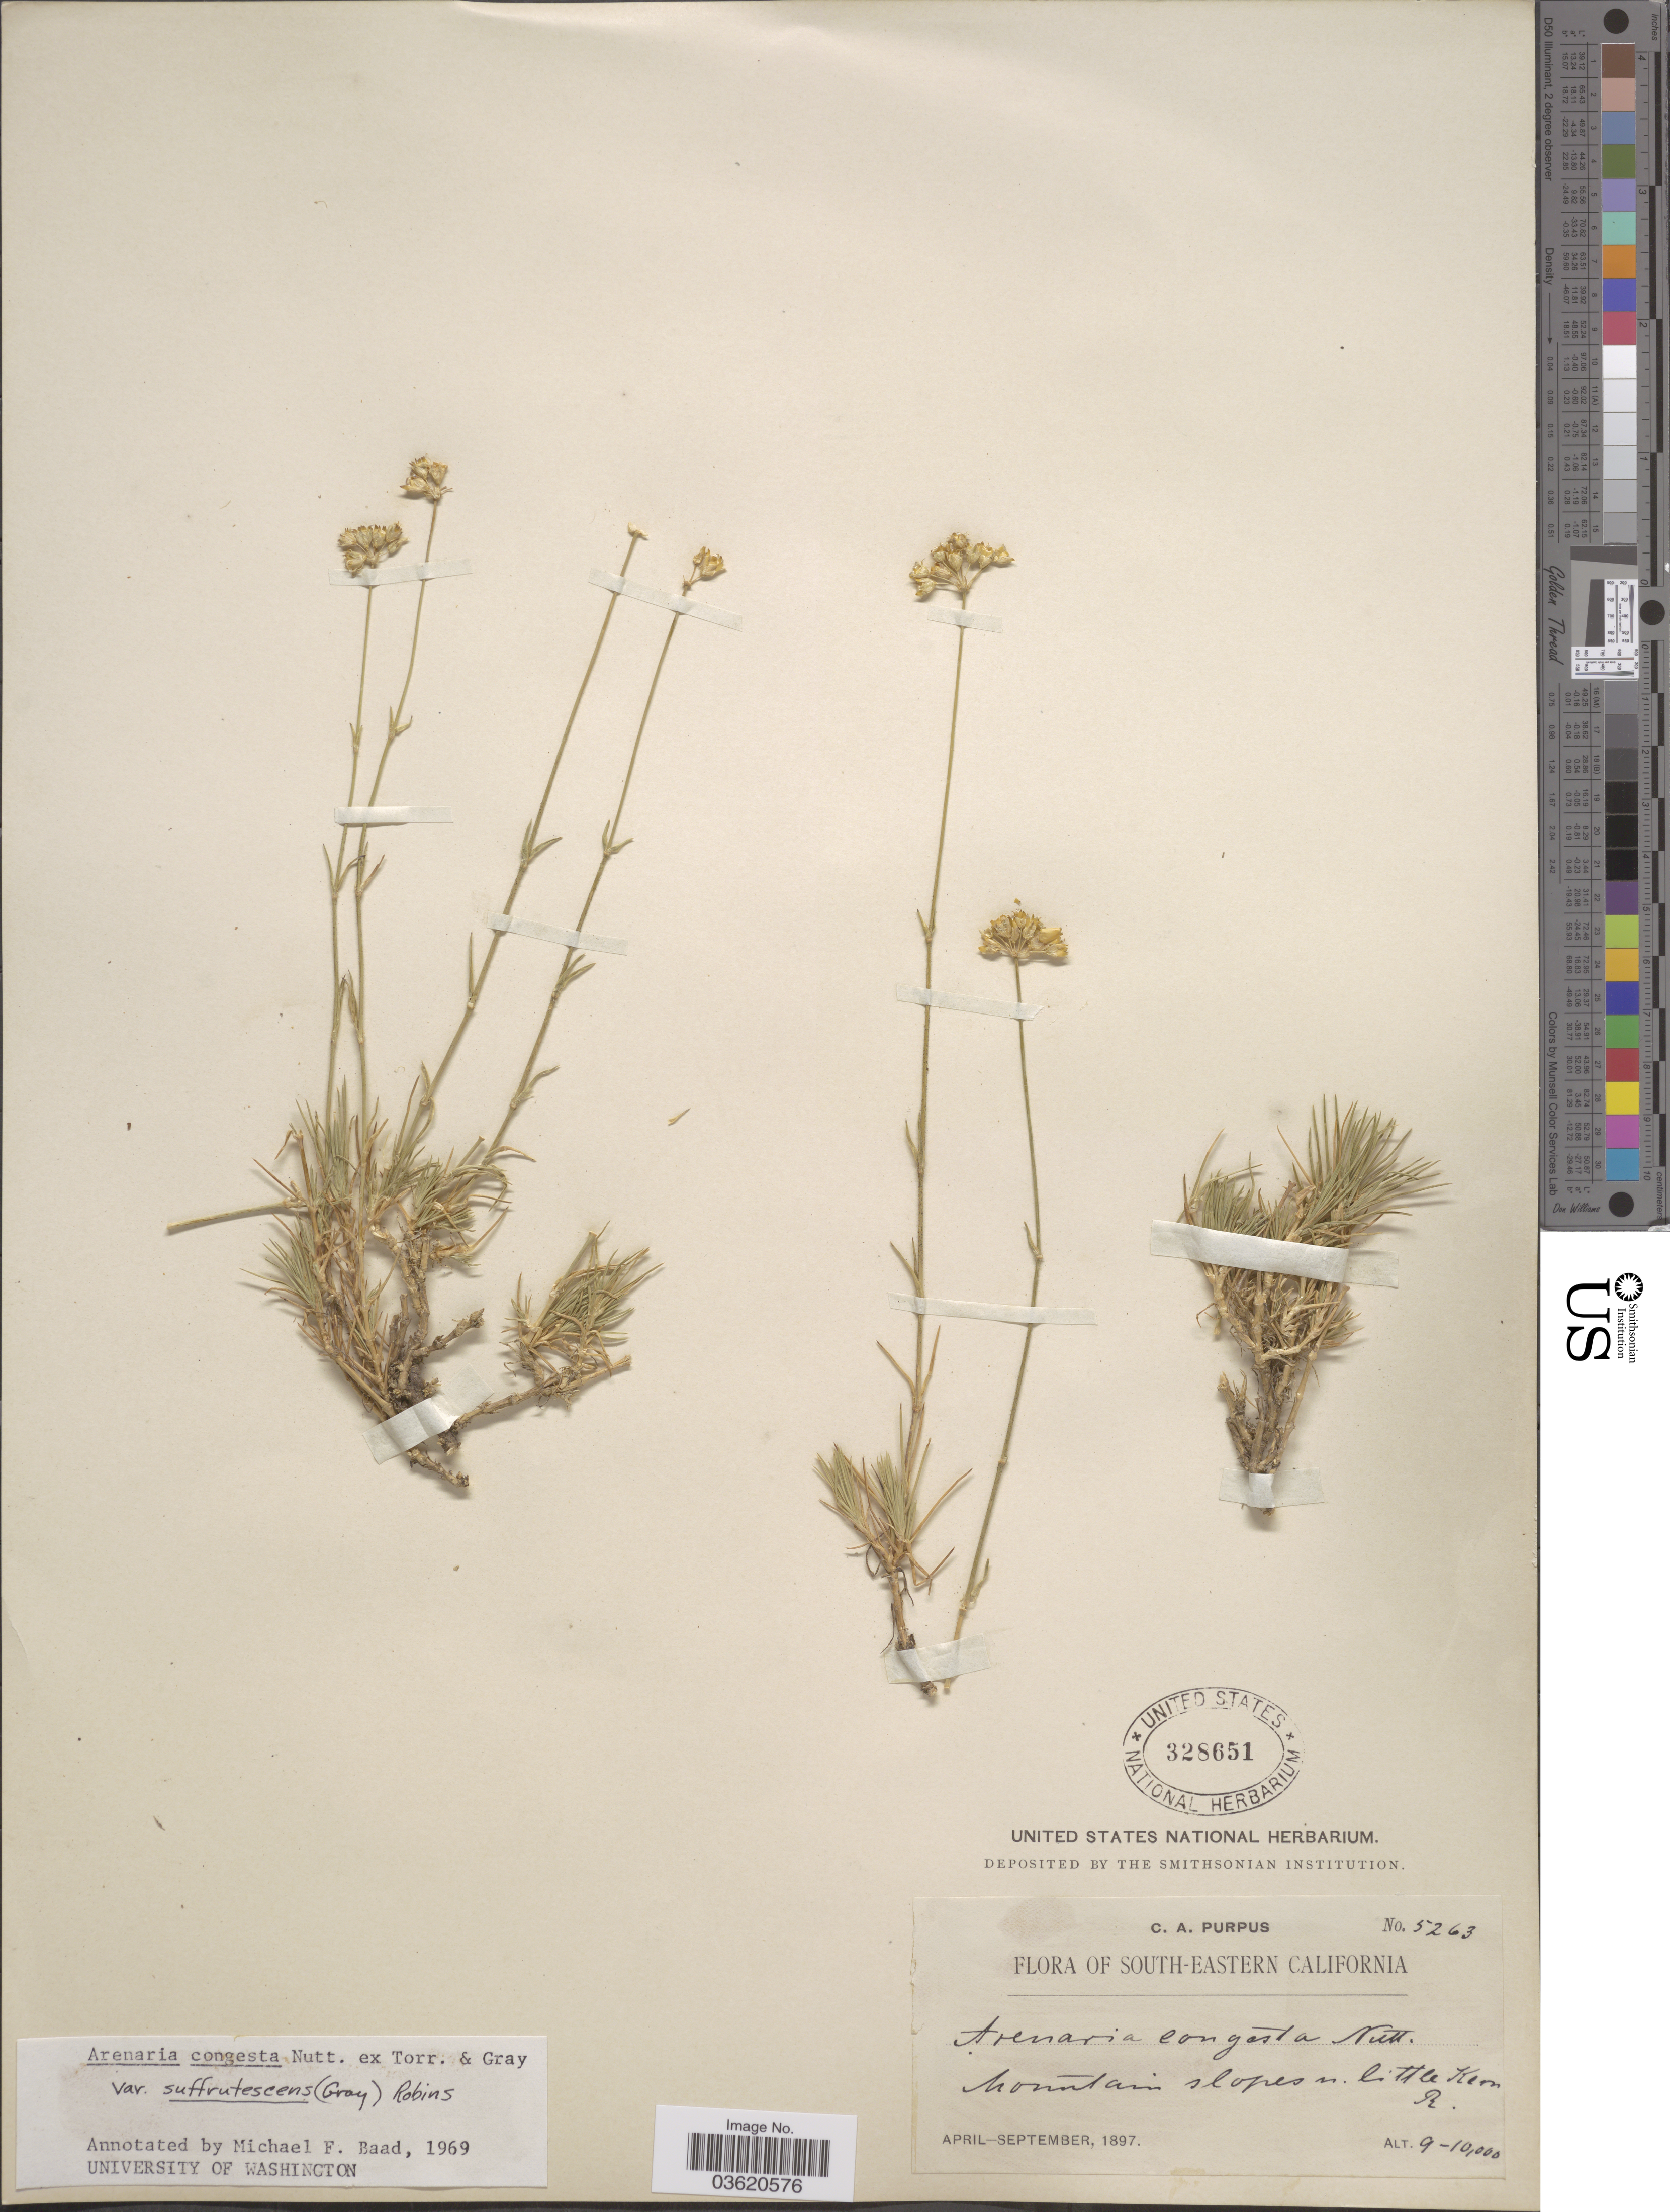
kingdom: Plantae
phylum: Tracheophyta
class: Magnoliopsida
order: Caryophyllales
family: Caryophyllaceae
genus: Eremogone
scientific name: Eremogone congesta var. suffrutescens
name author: (A. Gray) R.L. Hartm. & Rabeler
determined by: Strong, Mark T., (BOT), Smithsonian Institution - National Museum of Natural History (UNITED STATES)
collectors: C. A. Purpus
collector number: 5263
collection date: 1897-04/1897-09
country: United States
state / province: California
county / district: Kern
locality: South-eastern California. Mountain slopes n. little Kern R.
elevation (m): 2743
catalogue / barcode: US 328651